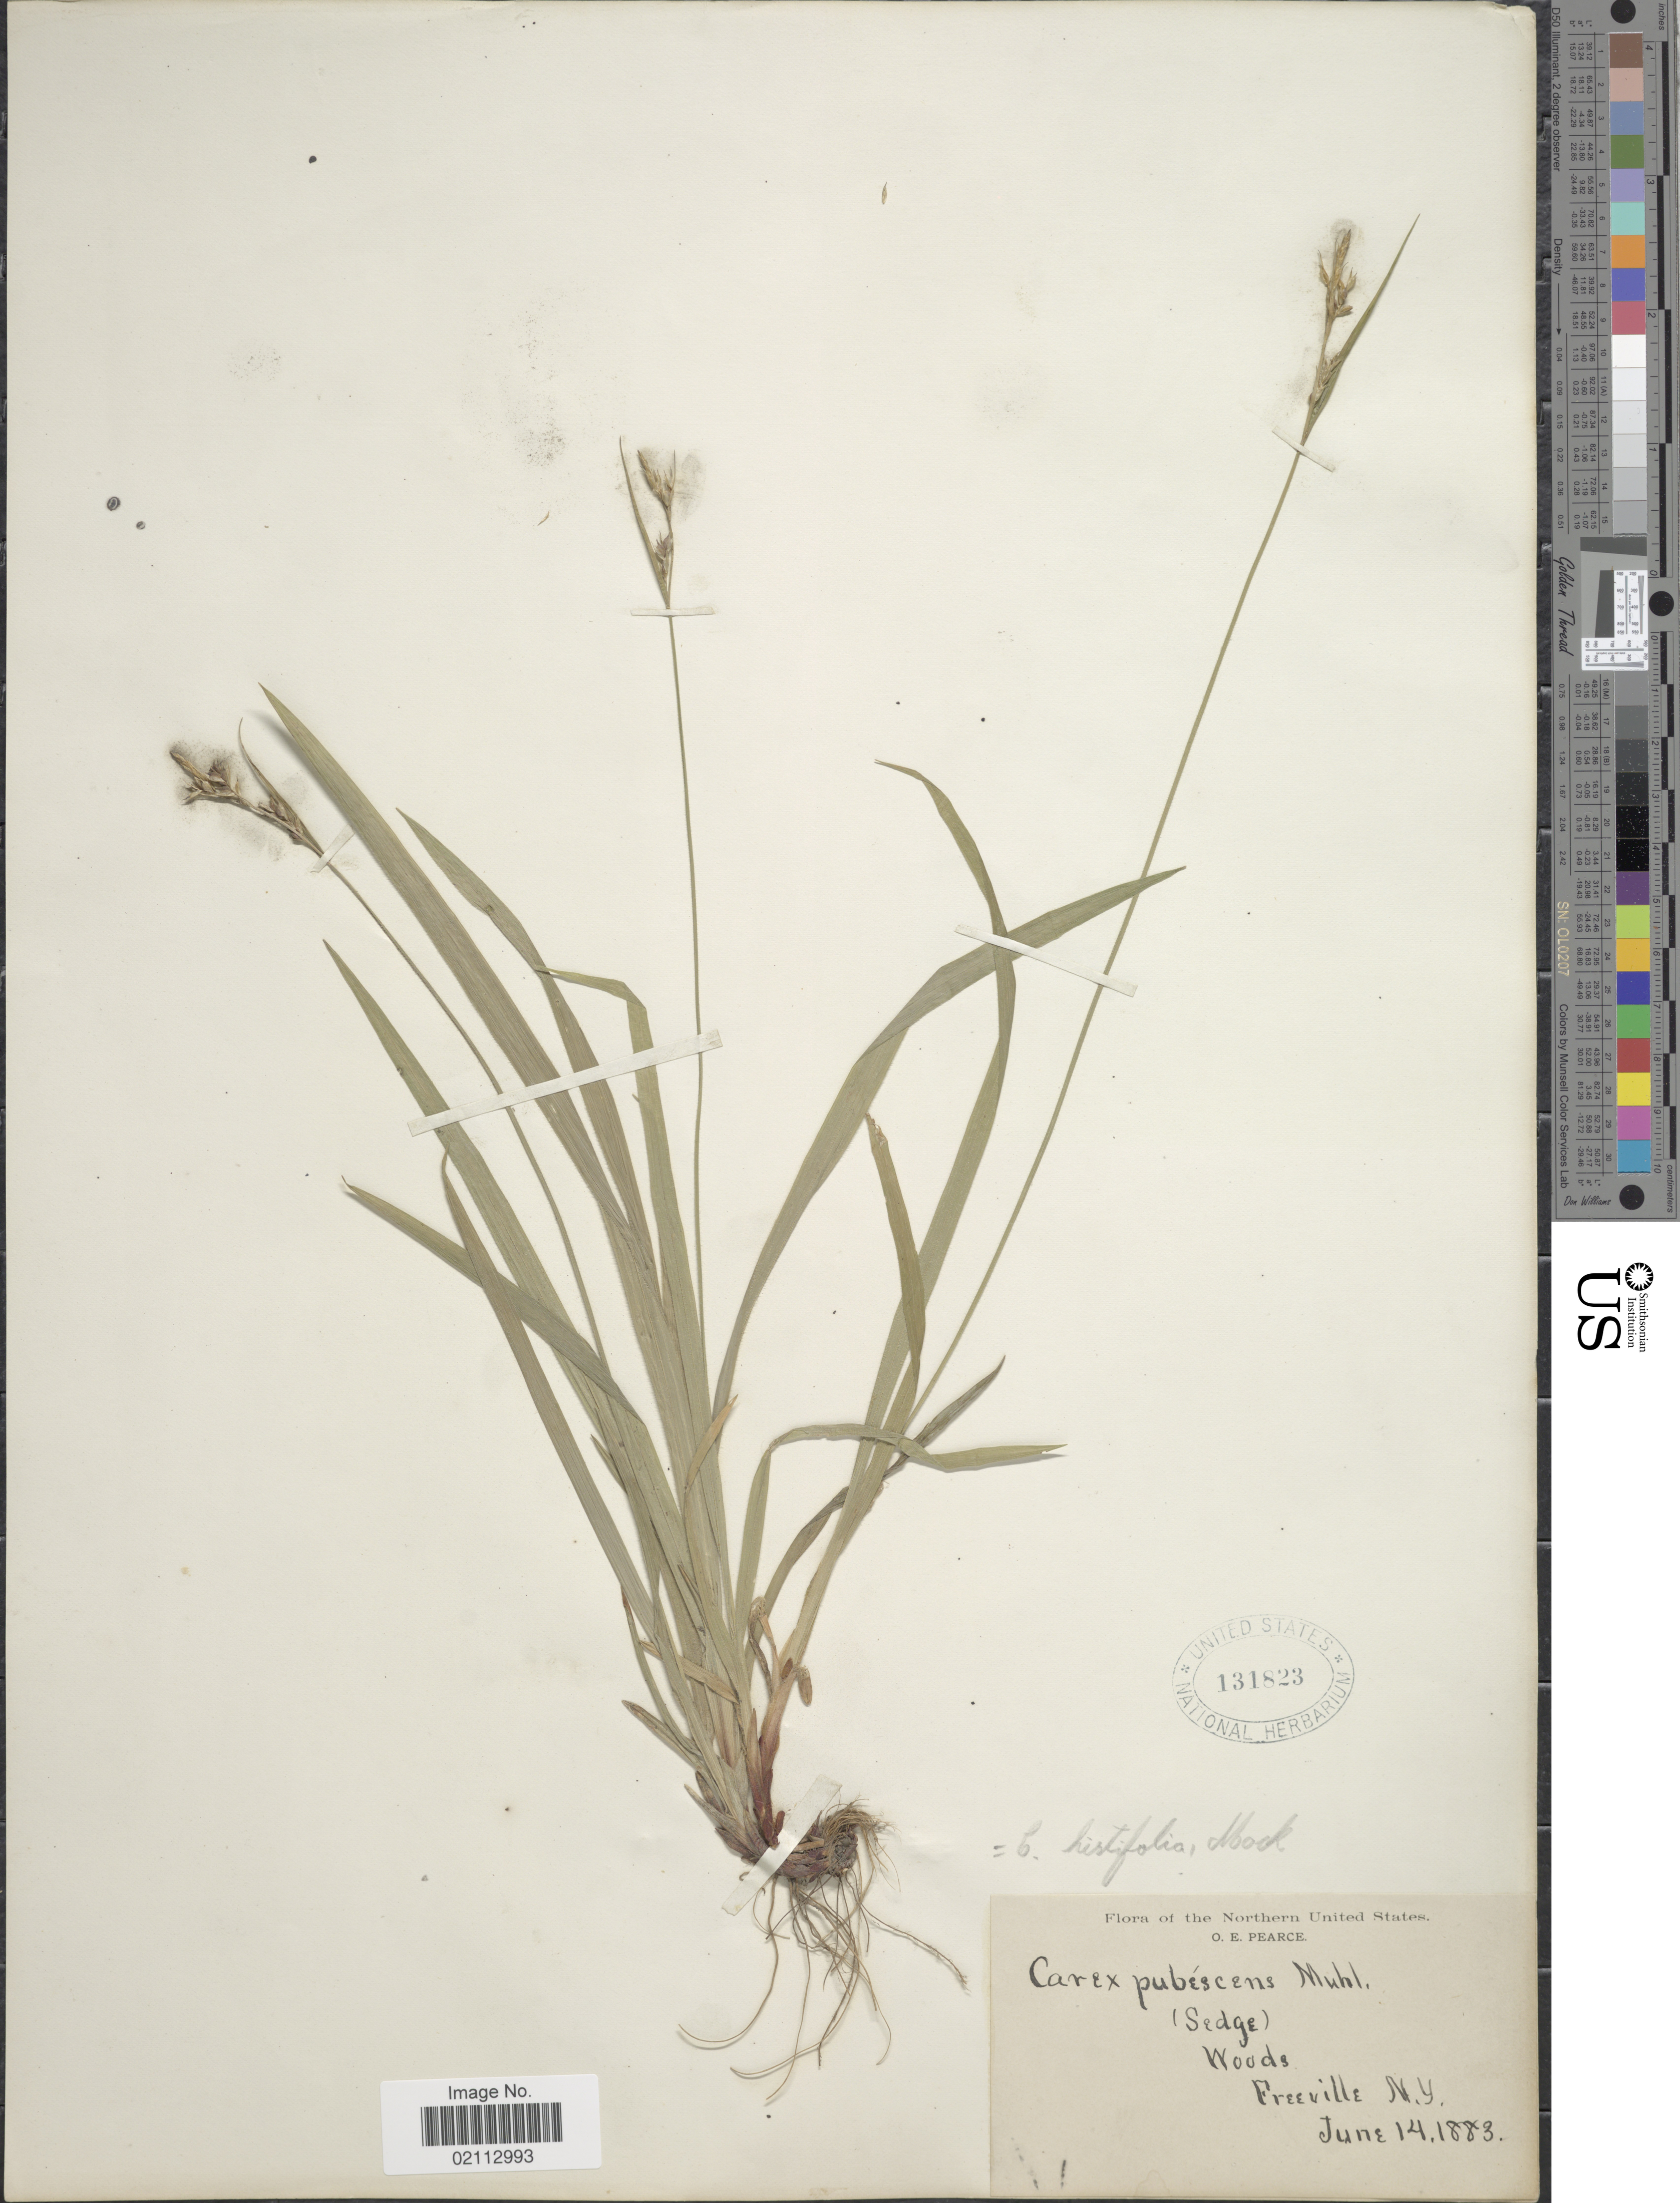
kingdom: Plantae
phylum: Tracheophyta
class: Liliopsida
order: Poales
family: Cyperaceae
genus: Carex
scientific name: Carex hirtifolia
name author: Mack.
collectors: O. E. Pearce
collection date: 1883-06-14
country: United States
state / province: New York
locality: Woods. Freeville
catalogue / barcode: US 131823